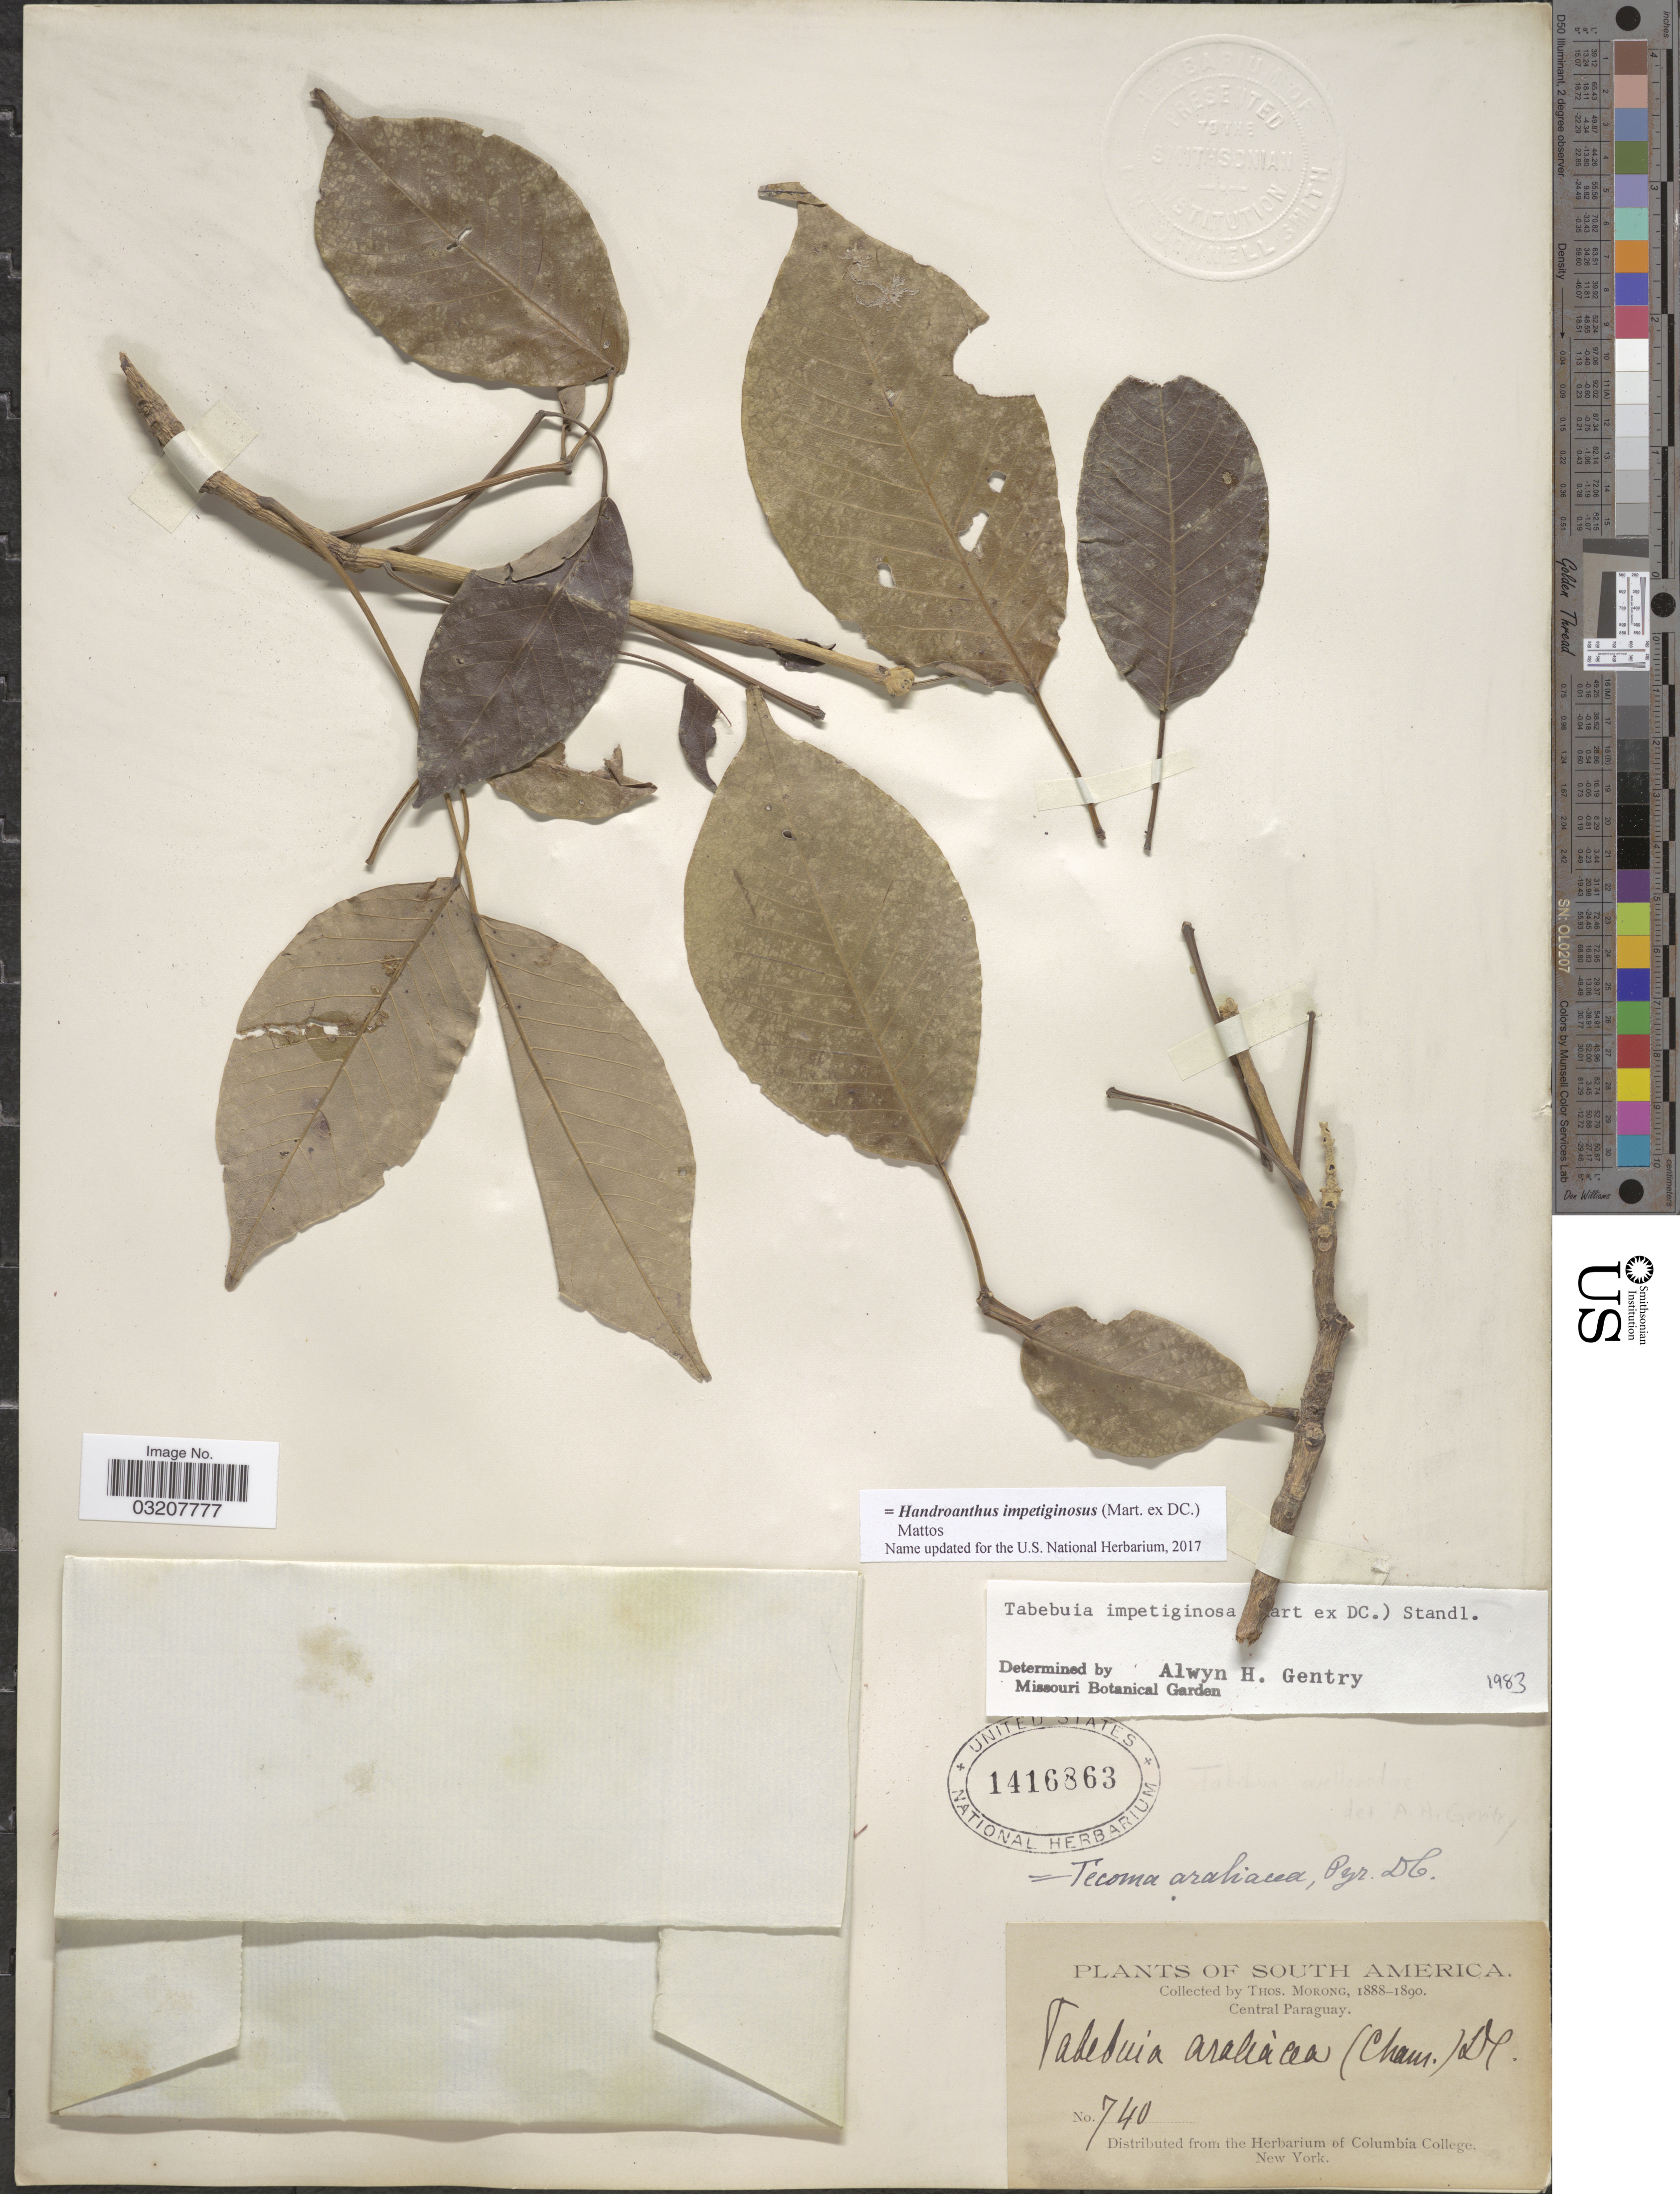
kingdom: Plantae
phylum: Tracheophyta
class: Magnoliopsida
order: Lamiales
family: Bignoniaceae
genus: Handroanthus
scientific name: Handroanthus impetiginosus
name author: (Mart. ex DC.) Mattos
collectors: ex herb. T. Morong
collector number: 740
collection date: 1888/1890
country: Paraguay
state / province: Central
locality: Central Paraguay.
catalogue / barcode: US 1416863